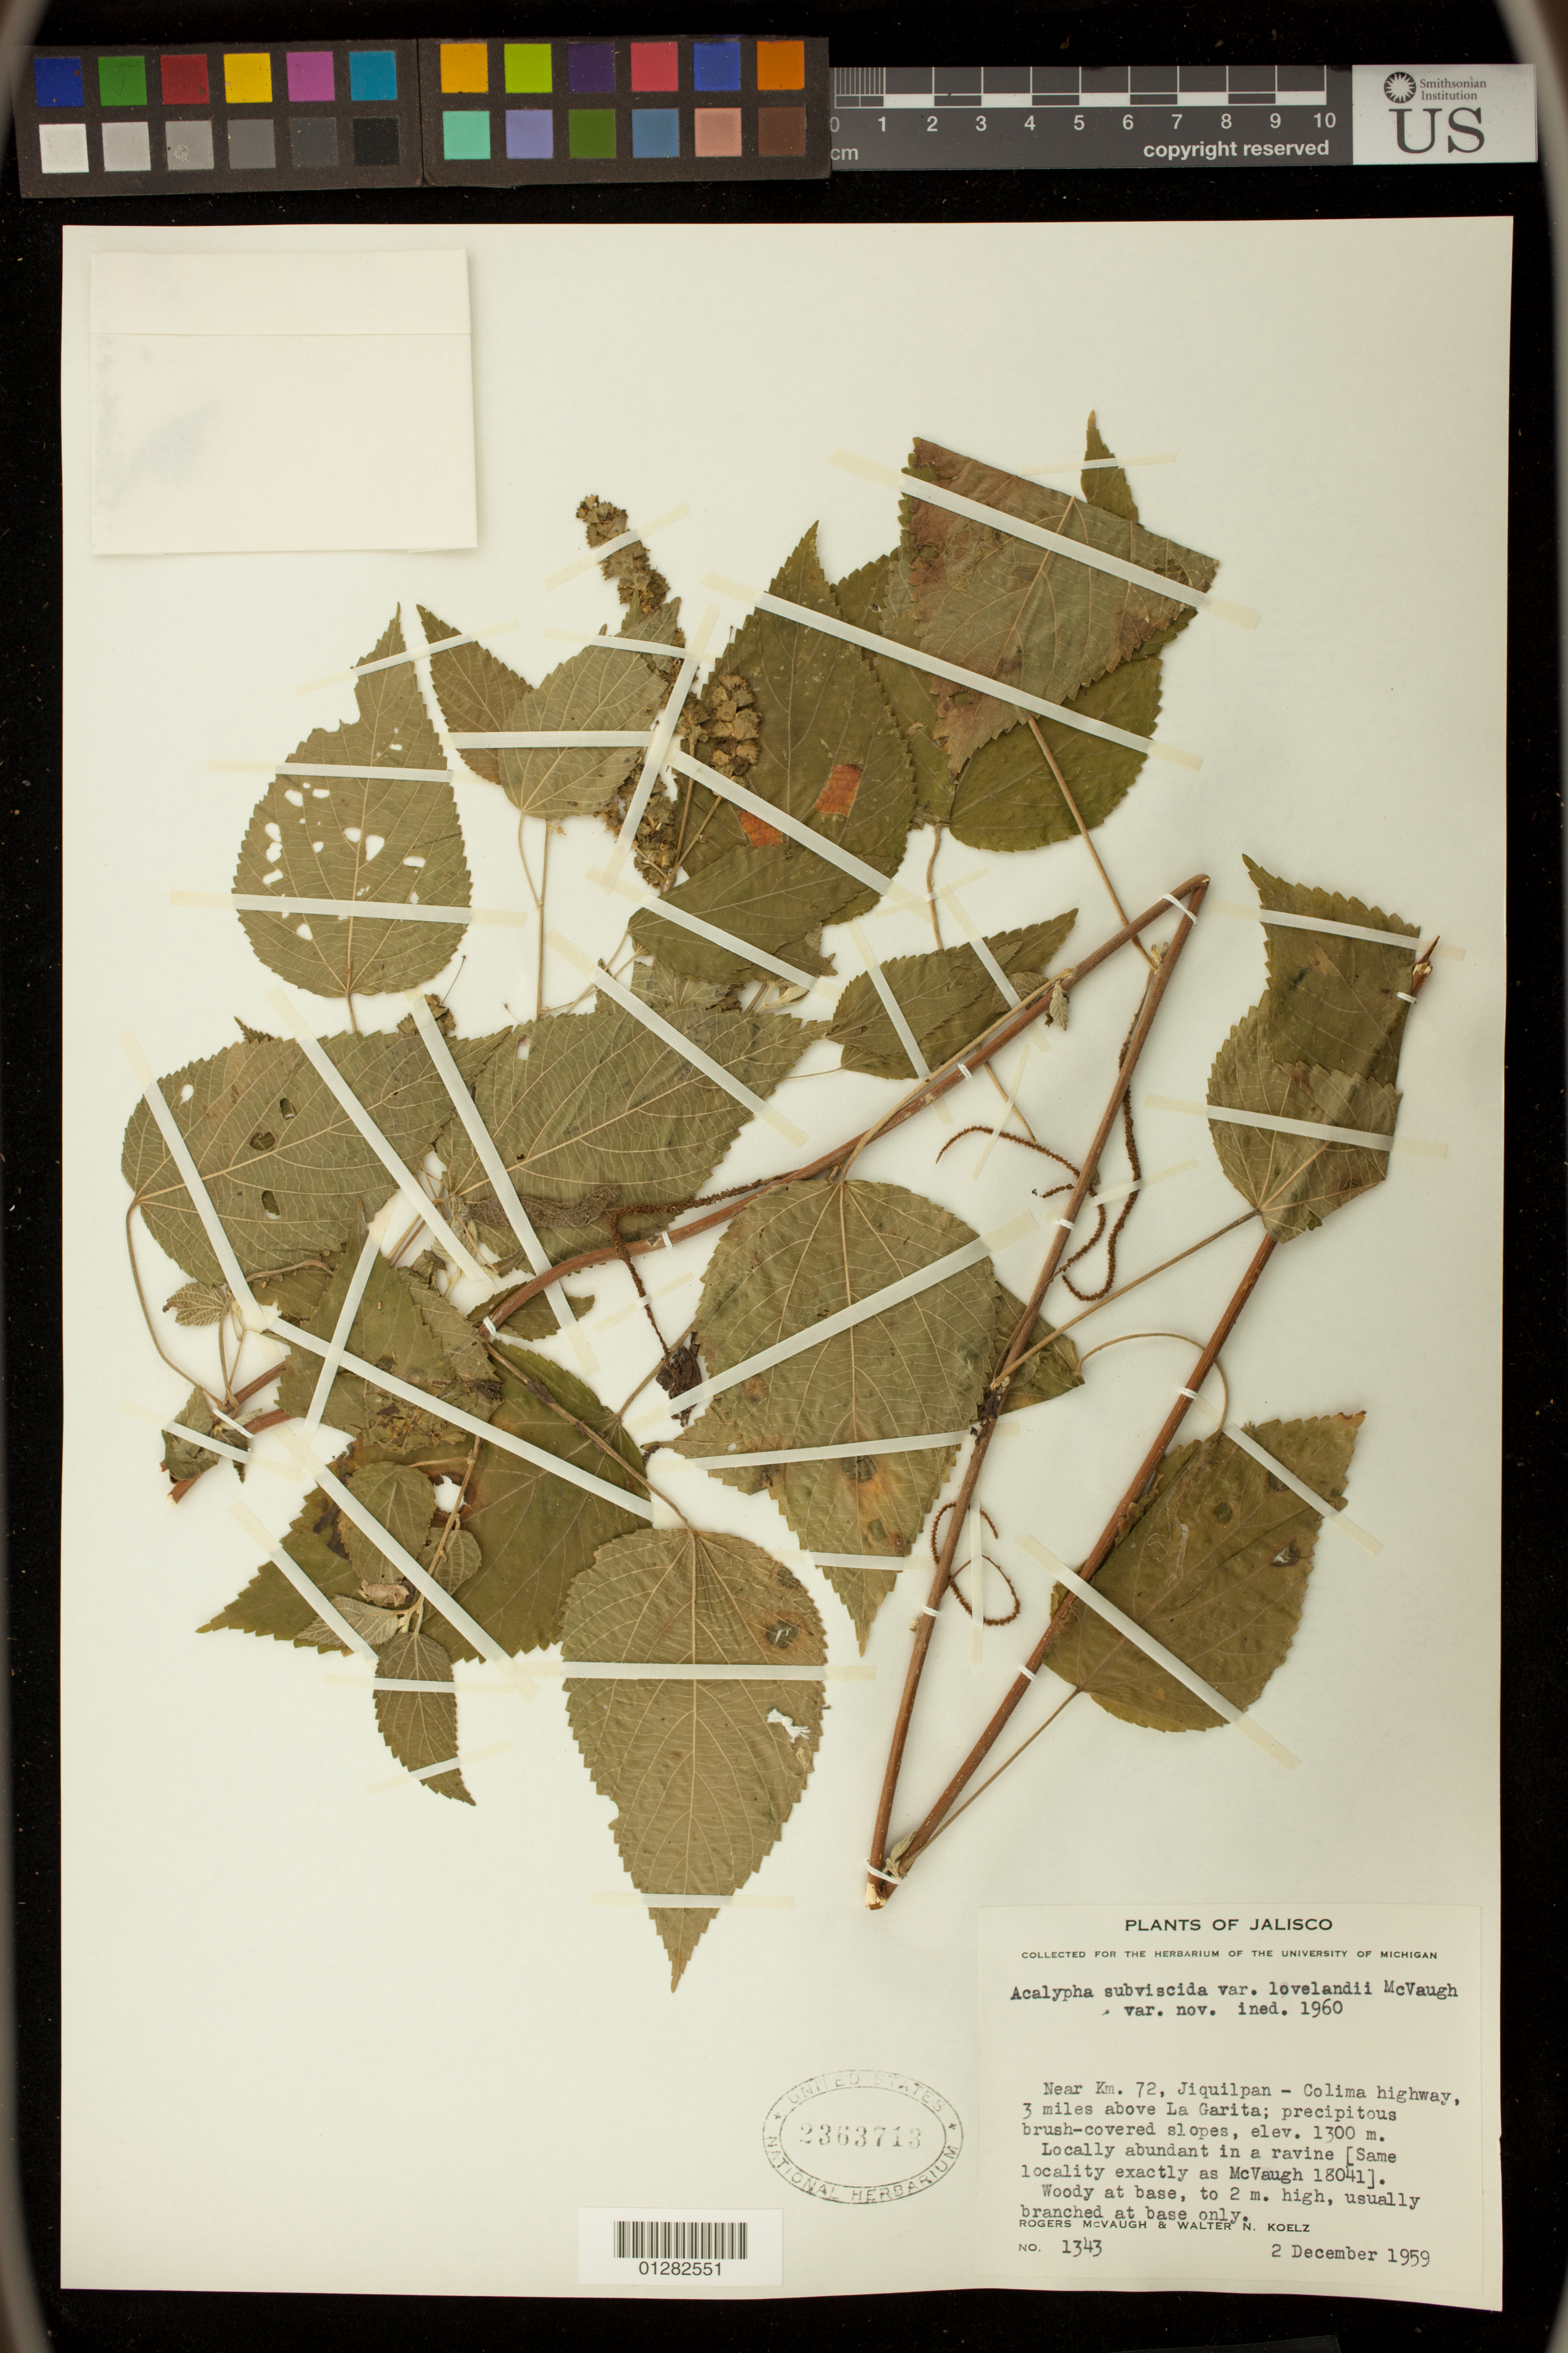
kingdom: Plantae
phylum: Tracheophyta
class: Magnoliopsida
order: Malpighiales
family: Euphorbiaceae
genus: Acalypha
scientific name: Acalypha subviscida var. lovelandii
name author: McVaugh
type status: Isotype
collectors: R. McVaugh & W. N. Koelz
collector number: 1343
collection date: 1959-12-02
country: Mexico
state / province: Jalisco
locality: Near Km. 72, Jiquilpan - Colima highway, 3 miles above La Garita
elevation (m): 1300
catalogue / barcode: US 2363713